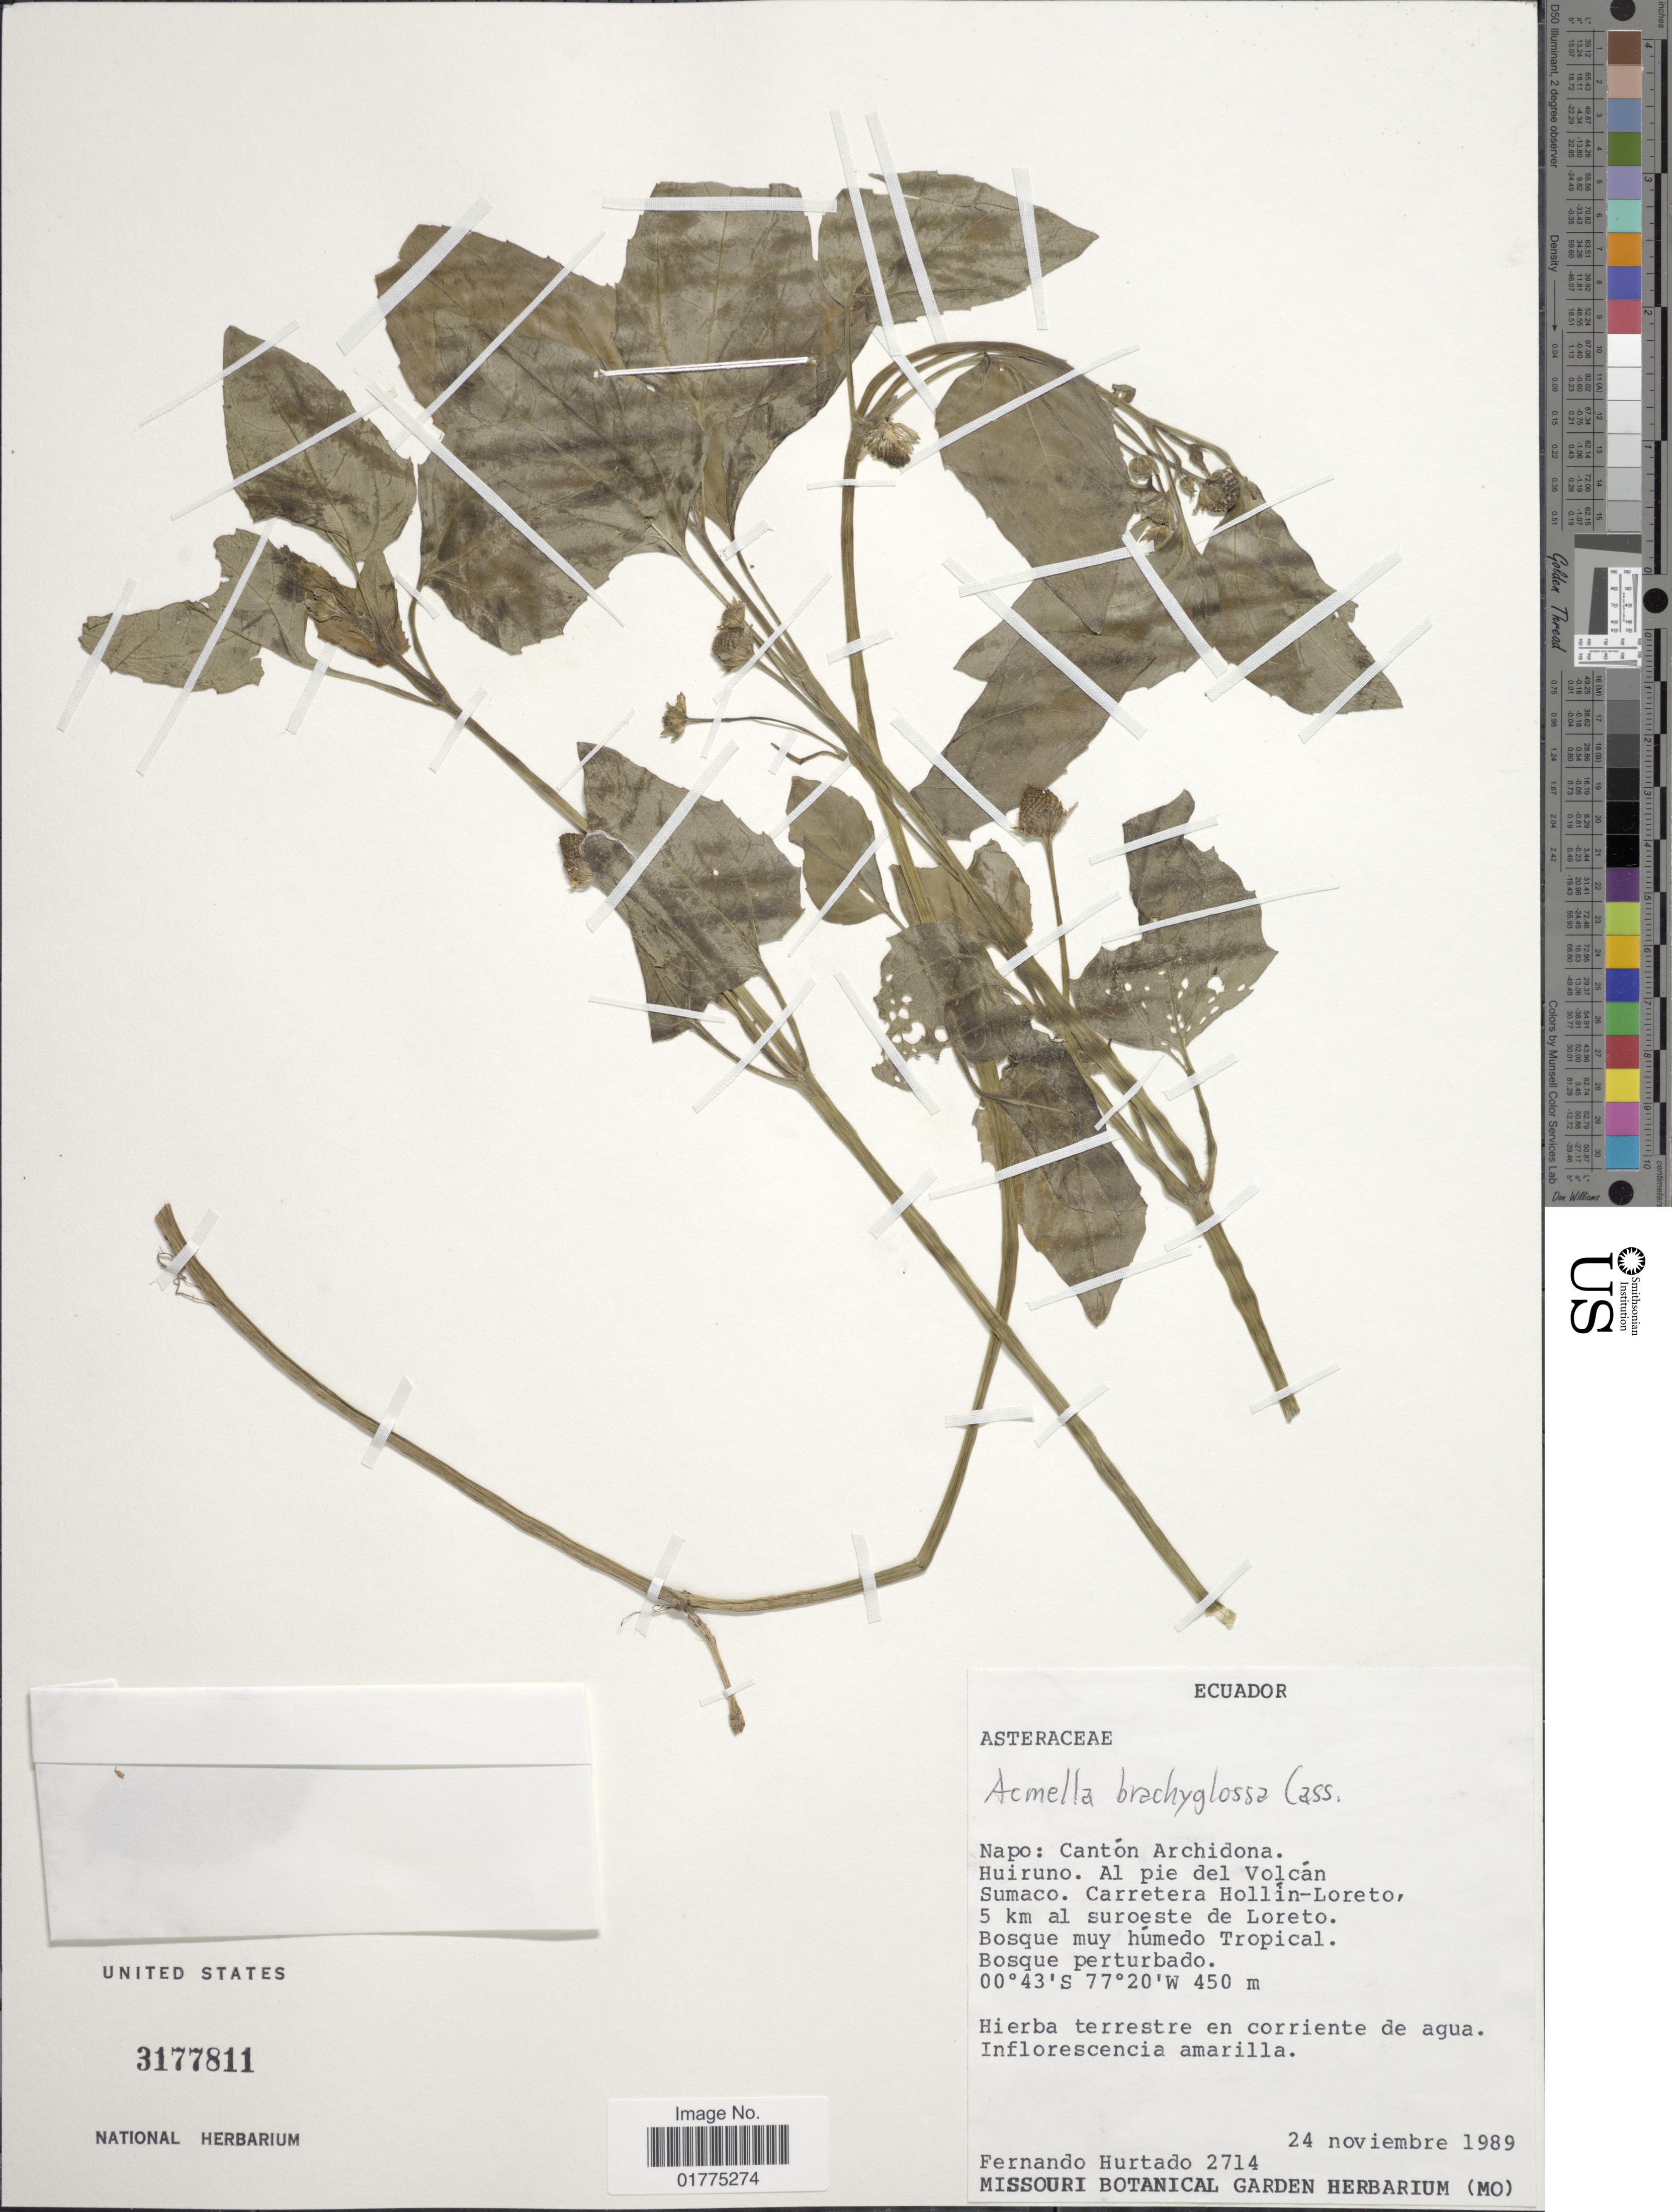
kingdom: Plantae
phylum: Tracheophyta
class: Magnoliopsida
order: Asterales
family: Asteraceae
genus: Acmella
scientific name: Acmella brachyglossa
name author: Cass.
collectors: F. Hurtado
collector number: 2714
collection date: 1989-11-24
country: Ecuador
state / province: Napo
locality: Napo: Canton Archidona, Huiruno, Al pie del Volcan Sumaco, Carretera Hollin-Loreto, 5 km al suroeste de Loreto, Bosque muy humedo Tropical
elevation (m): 450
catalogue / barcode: US 3177811